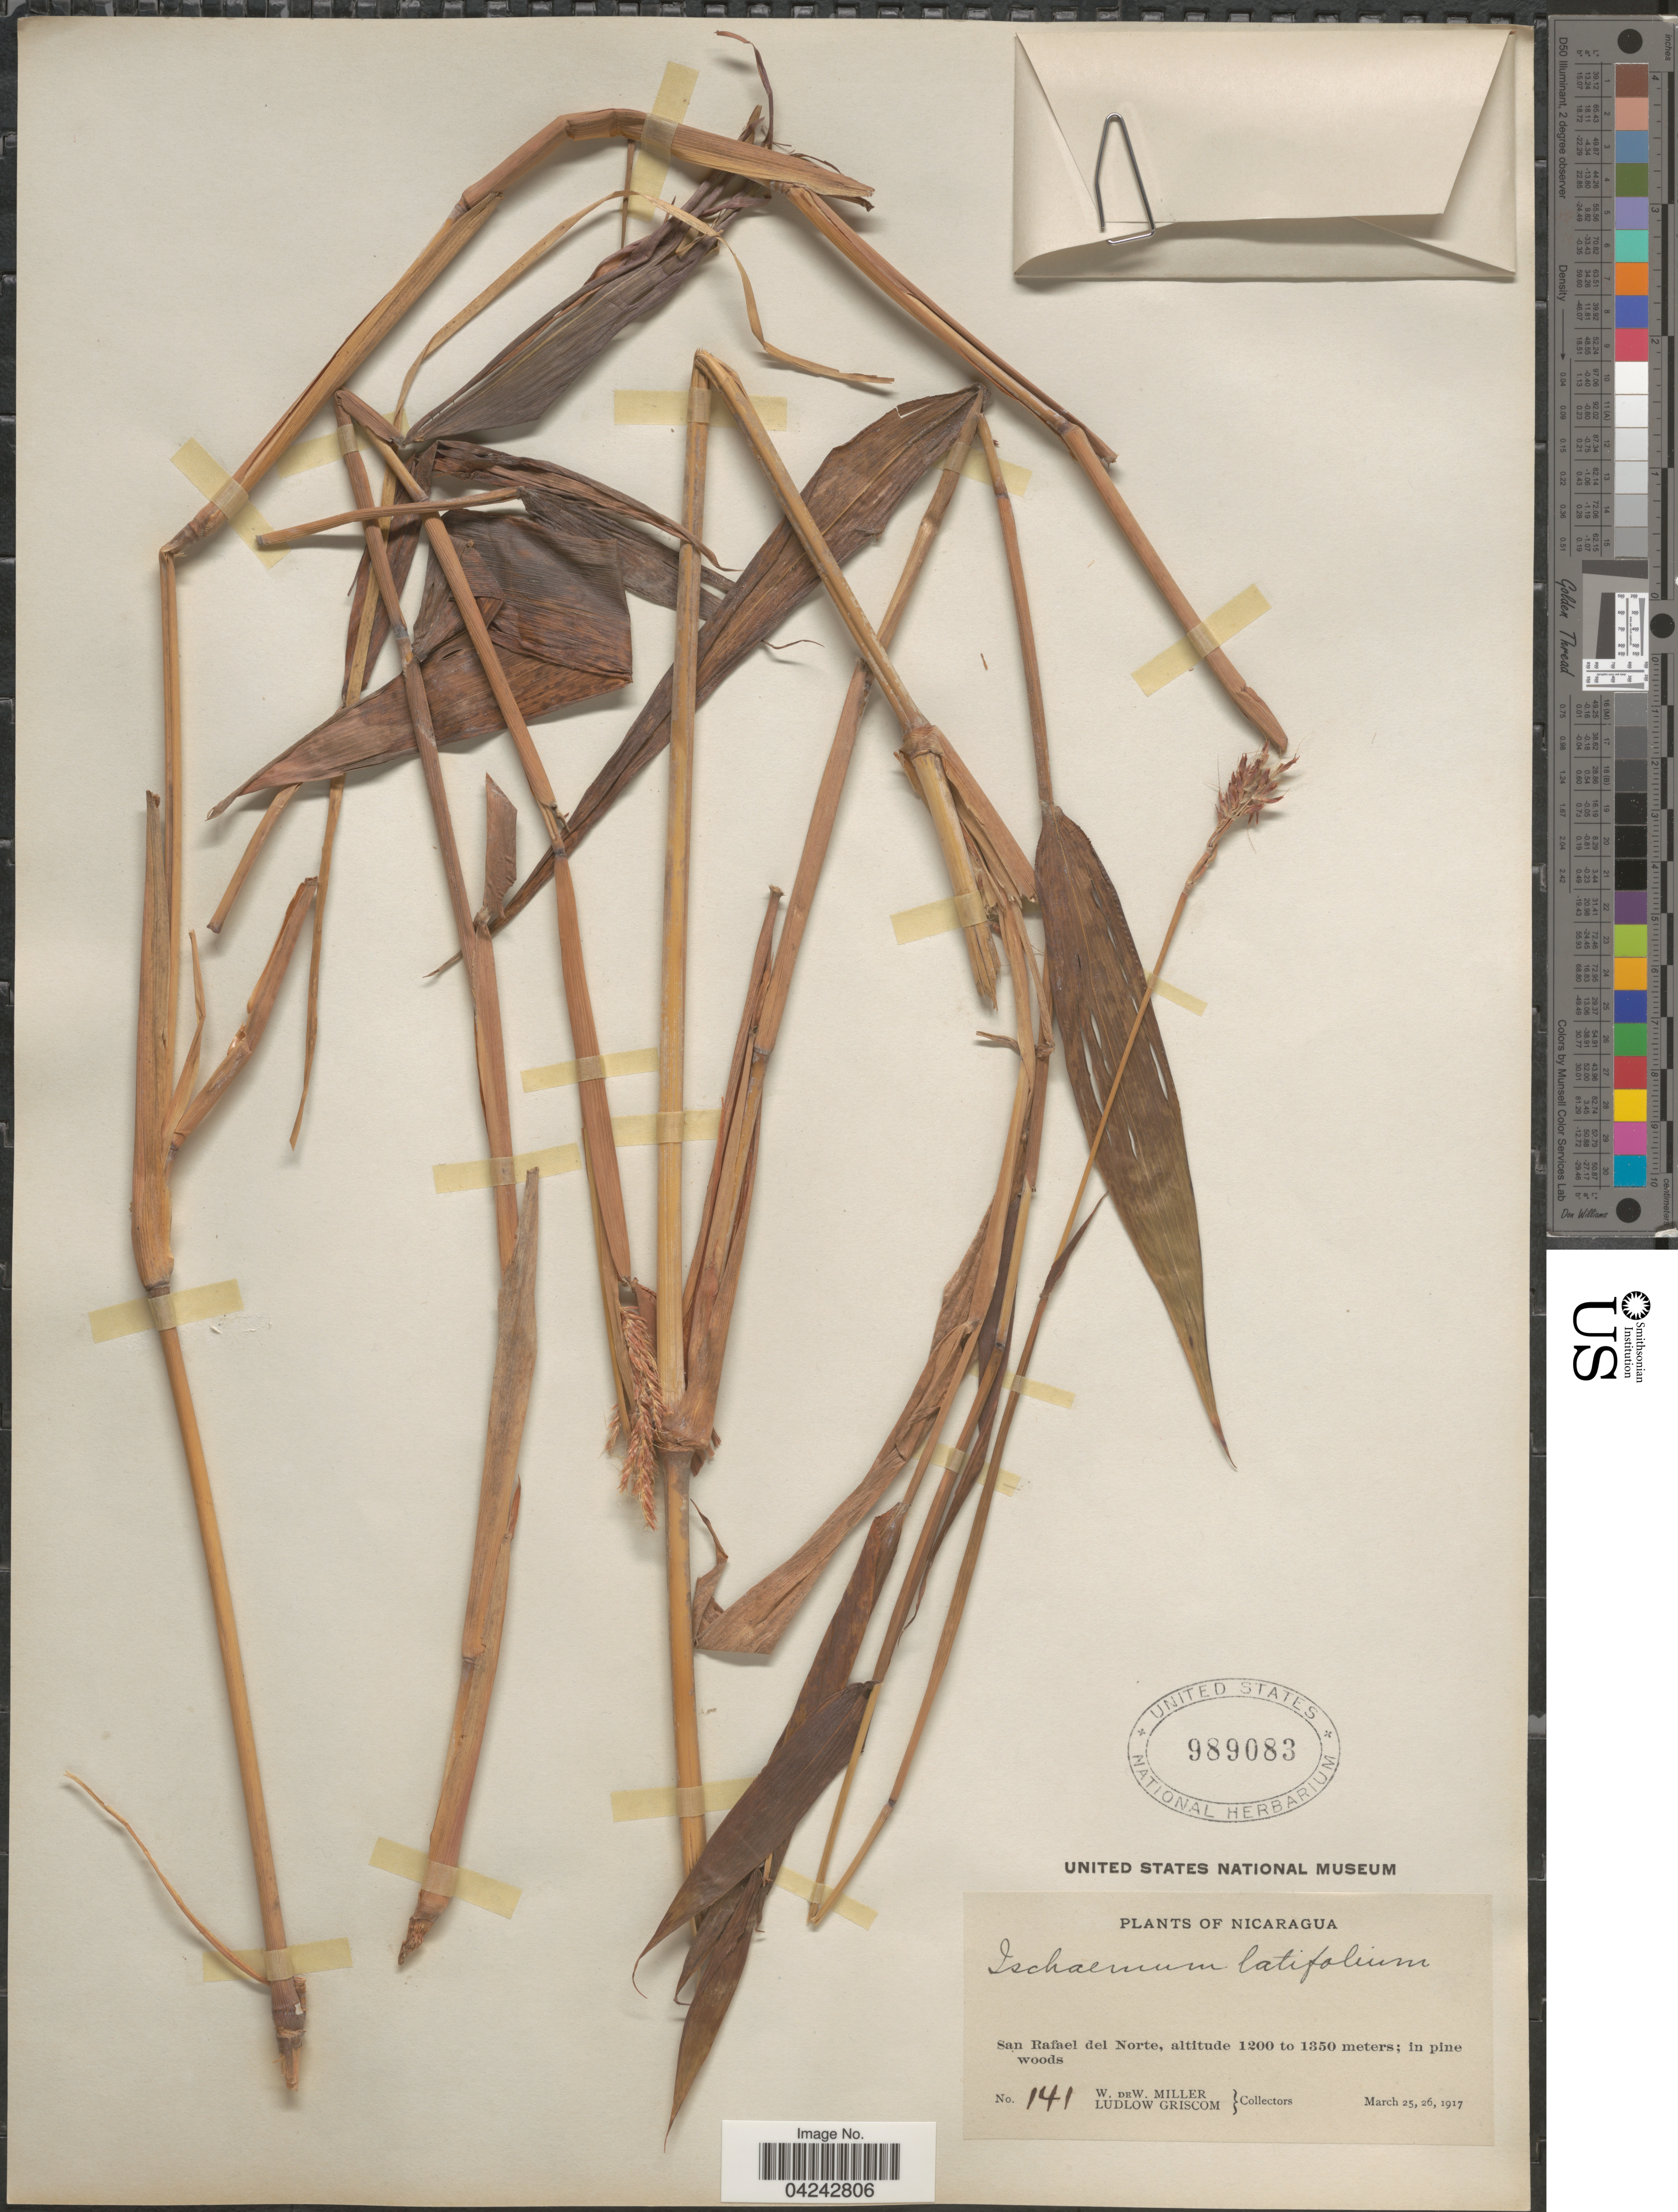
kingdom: Plantae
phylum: Tracheophyta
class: Liliopsida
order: Poales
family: Poaceae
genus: Ischaemum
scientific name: Ischaemum latifolium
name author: (Spreng.) Kunth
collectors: W. Miller & L. Griscom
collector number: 141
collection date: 1917-03-25/1917-03-26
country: Nicaragua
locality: San Rafael del Norte.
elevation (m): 1200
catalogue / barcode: US 989083